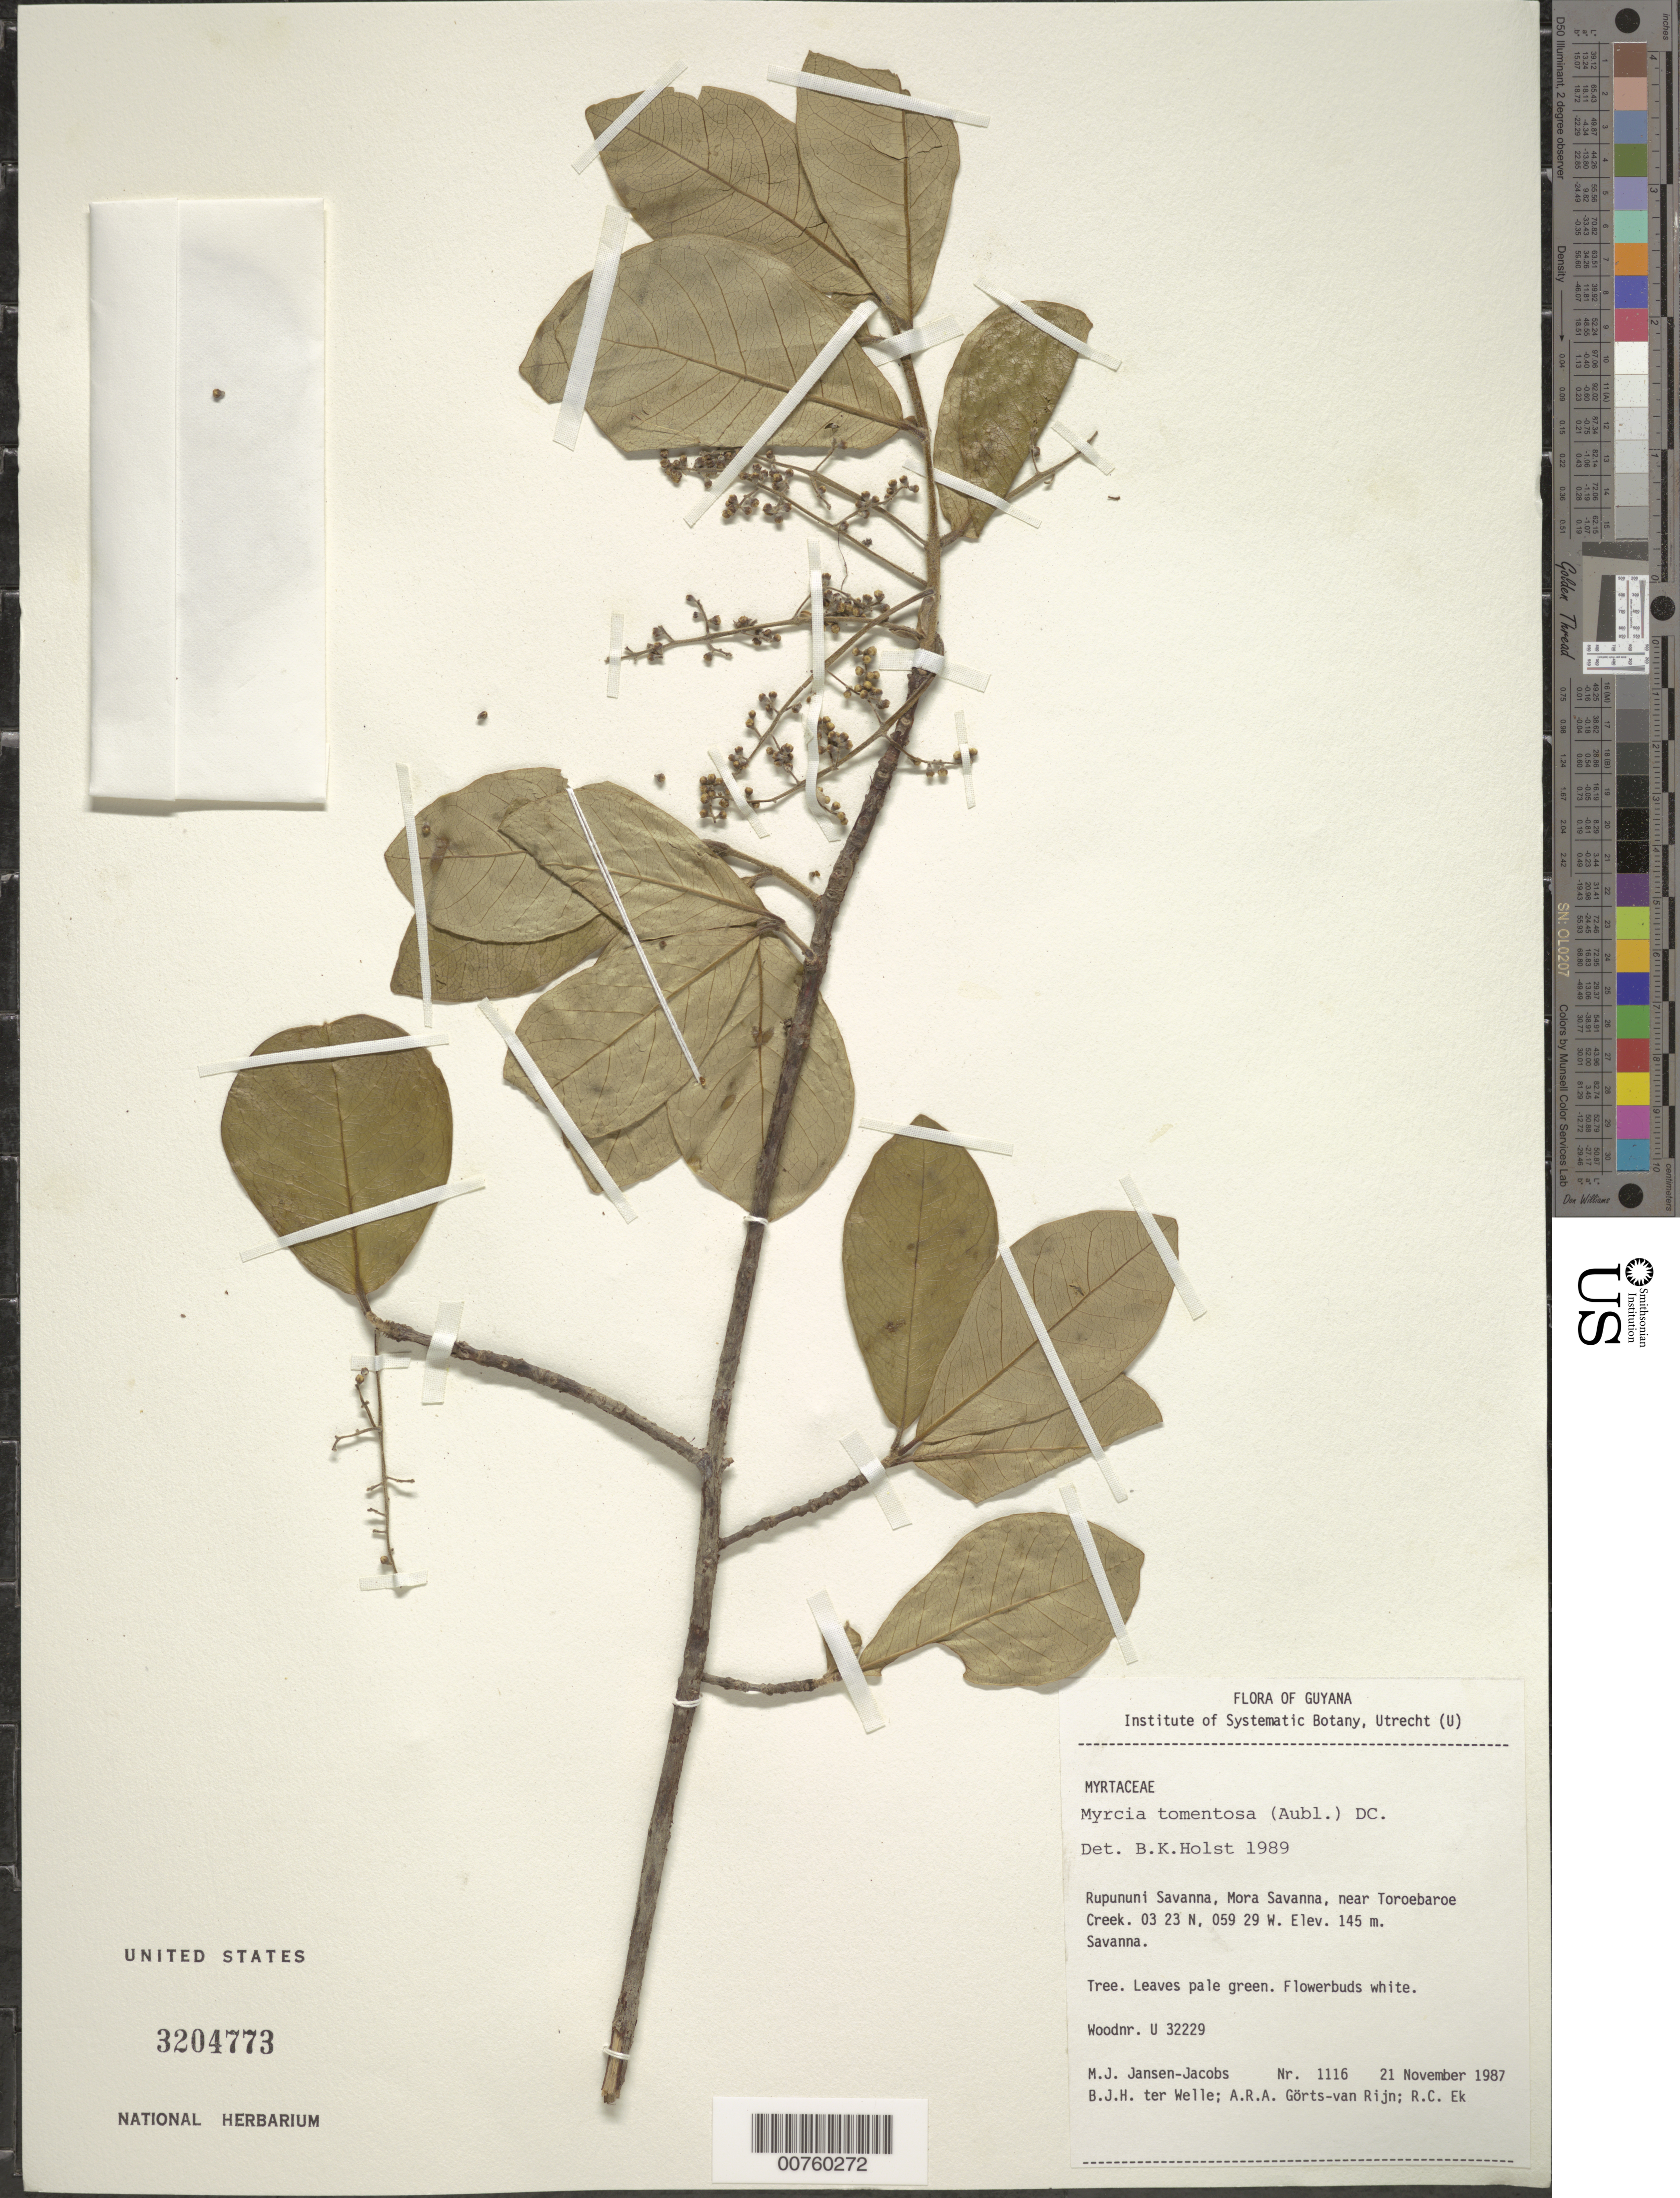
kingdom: Plantae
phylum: Tracheophyta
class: Magnoliopsida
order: Myrtales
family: Myrtaceae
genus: Myrcia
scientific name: Myrcia tomentosa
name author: (Aubl.) DC.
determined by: Holst, Bruce K.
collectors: M. J. Jansen-Jacobs, B. Welle, A. .R. A. Görts-van Rijn & R. C. Ek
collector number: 1116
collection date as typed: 21-Nov-87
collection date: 1987-11-21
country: Guyana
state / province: U. Takutu-U. Essequibo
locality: Rupununi Savanna, Mora Savanna, near Toroebaroe Creek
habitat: Savanna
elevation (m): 145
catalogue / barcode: US 3204773